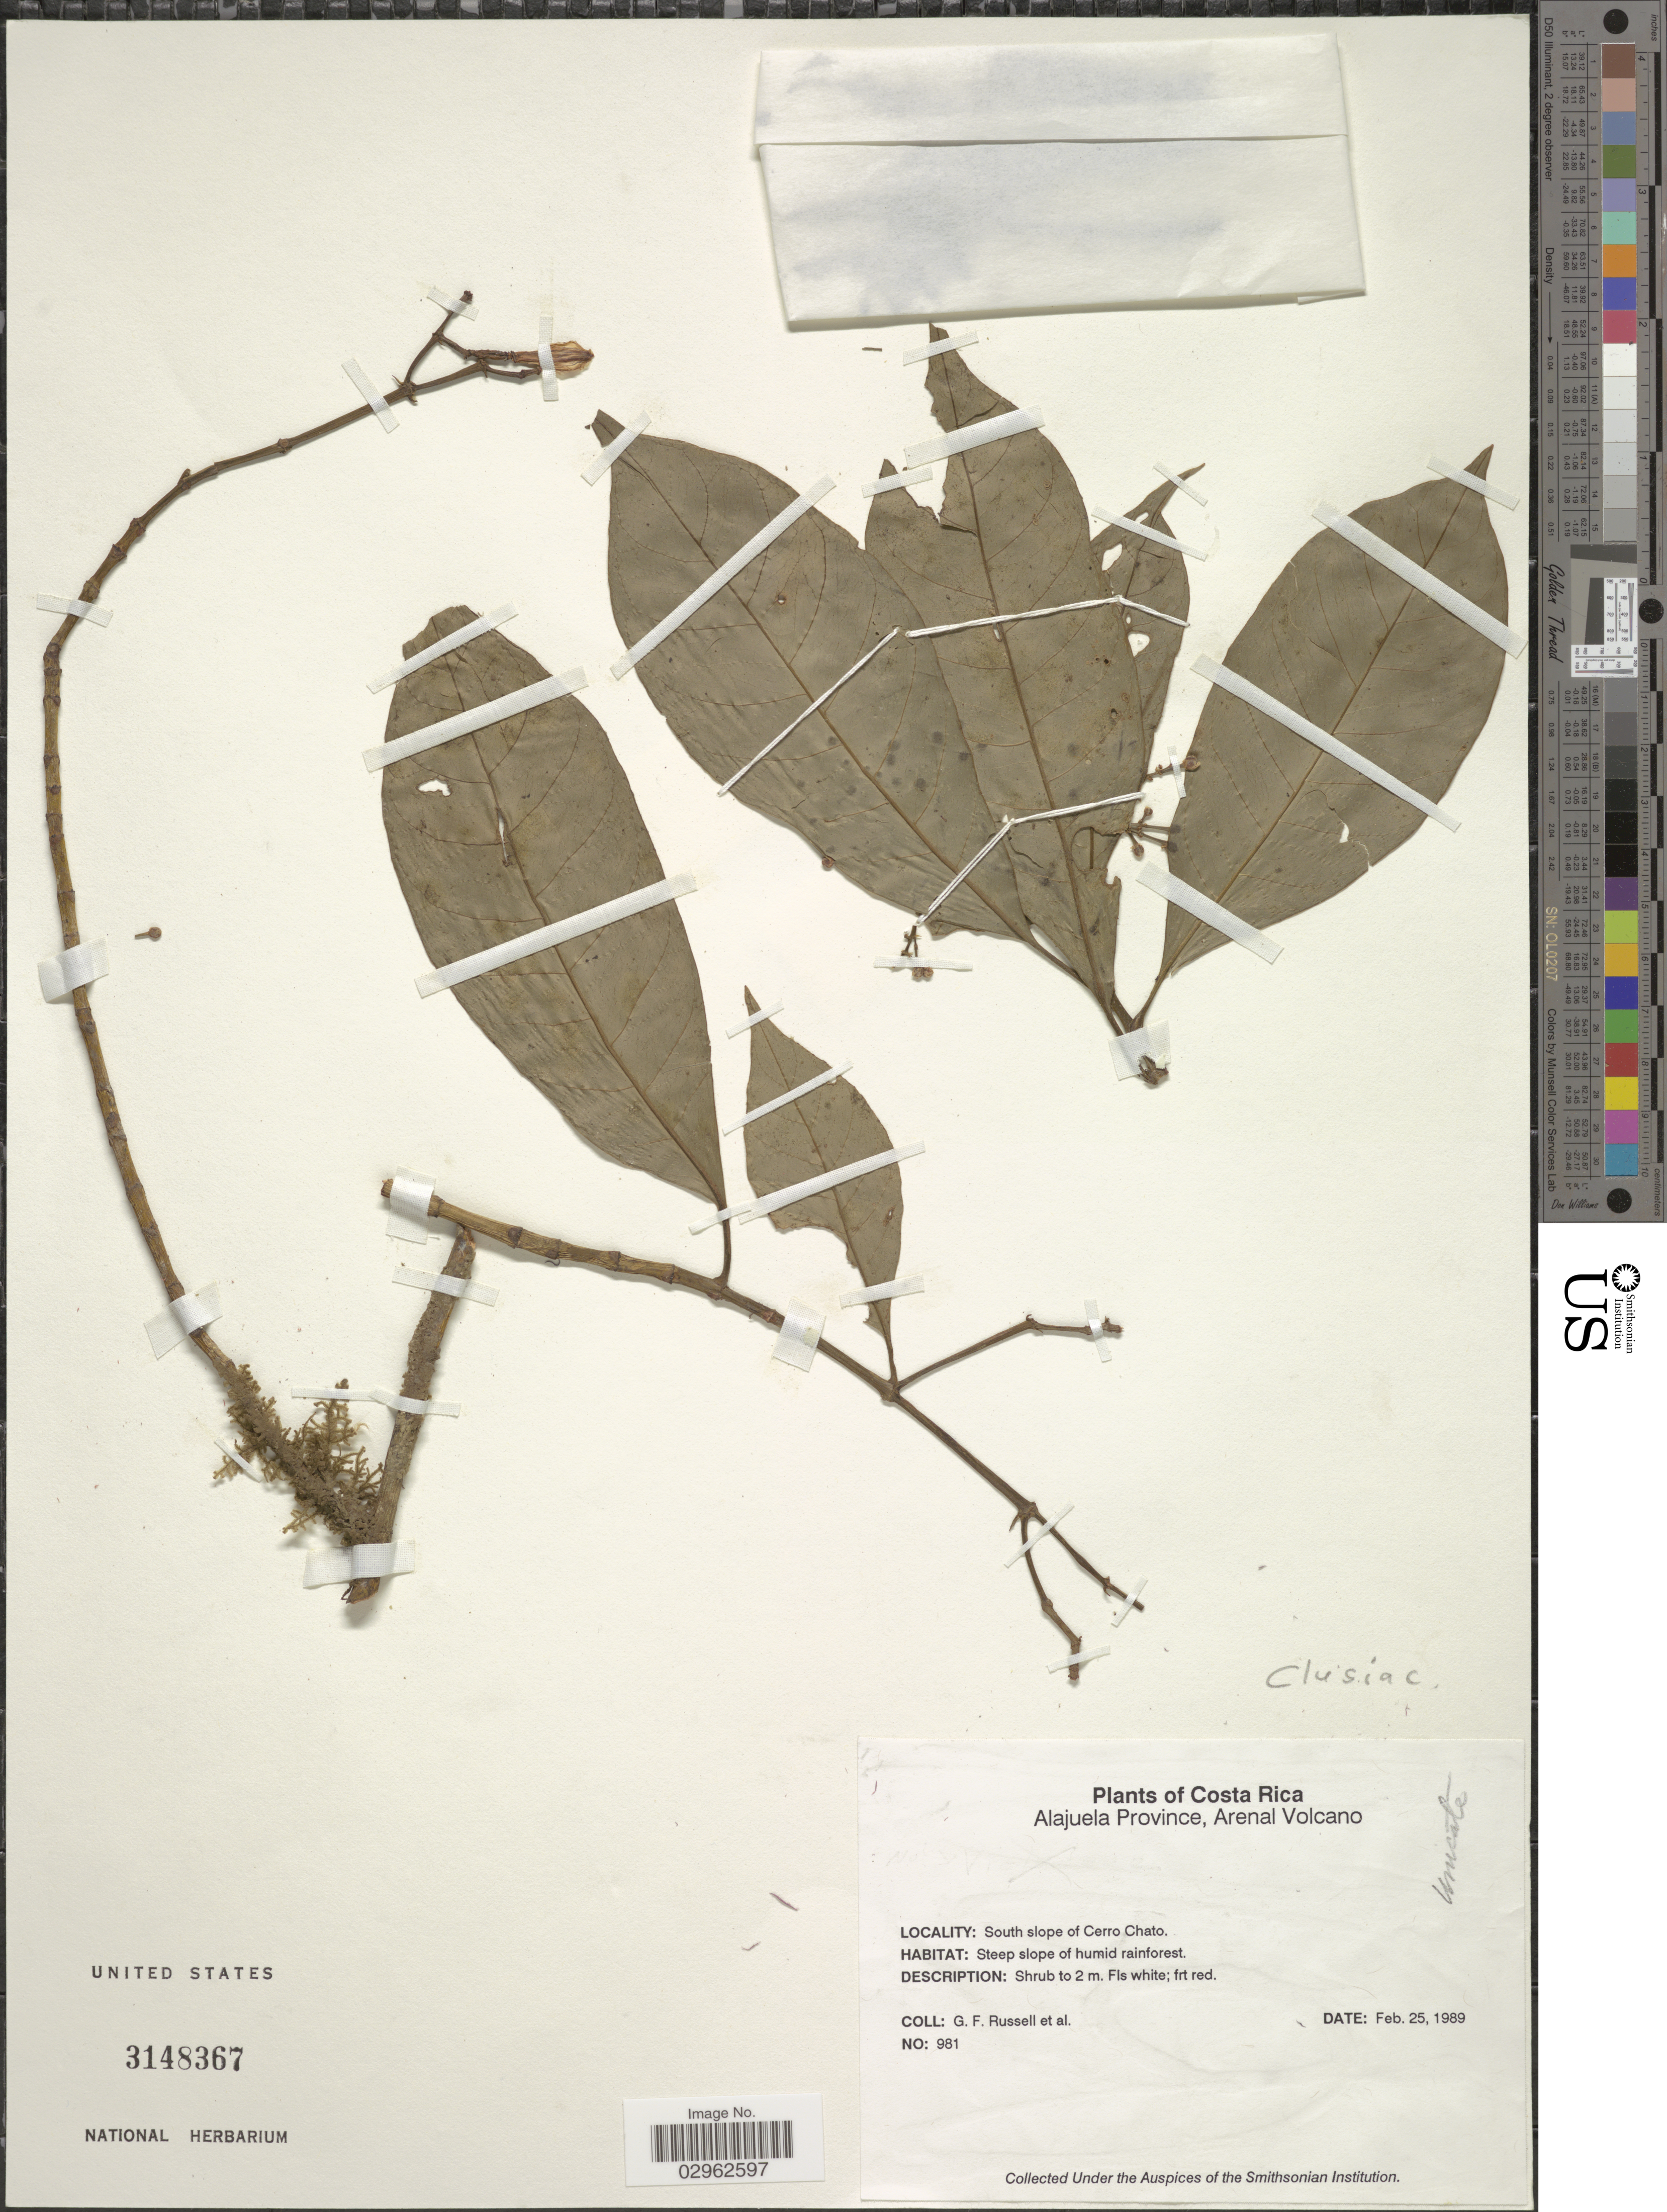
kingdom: Plantae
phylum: Tracheophyta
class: Magnoliopsida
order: Malpighiales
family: Clusiaceae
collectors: G. Russell & et al.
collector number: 981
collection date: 1989-02-25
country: Costa Rica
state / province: Alajuela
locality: Arenal Volcano, South slope of Cerro Chato.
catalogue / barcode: US 3148367